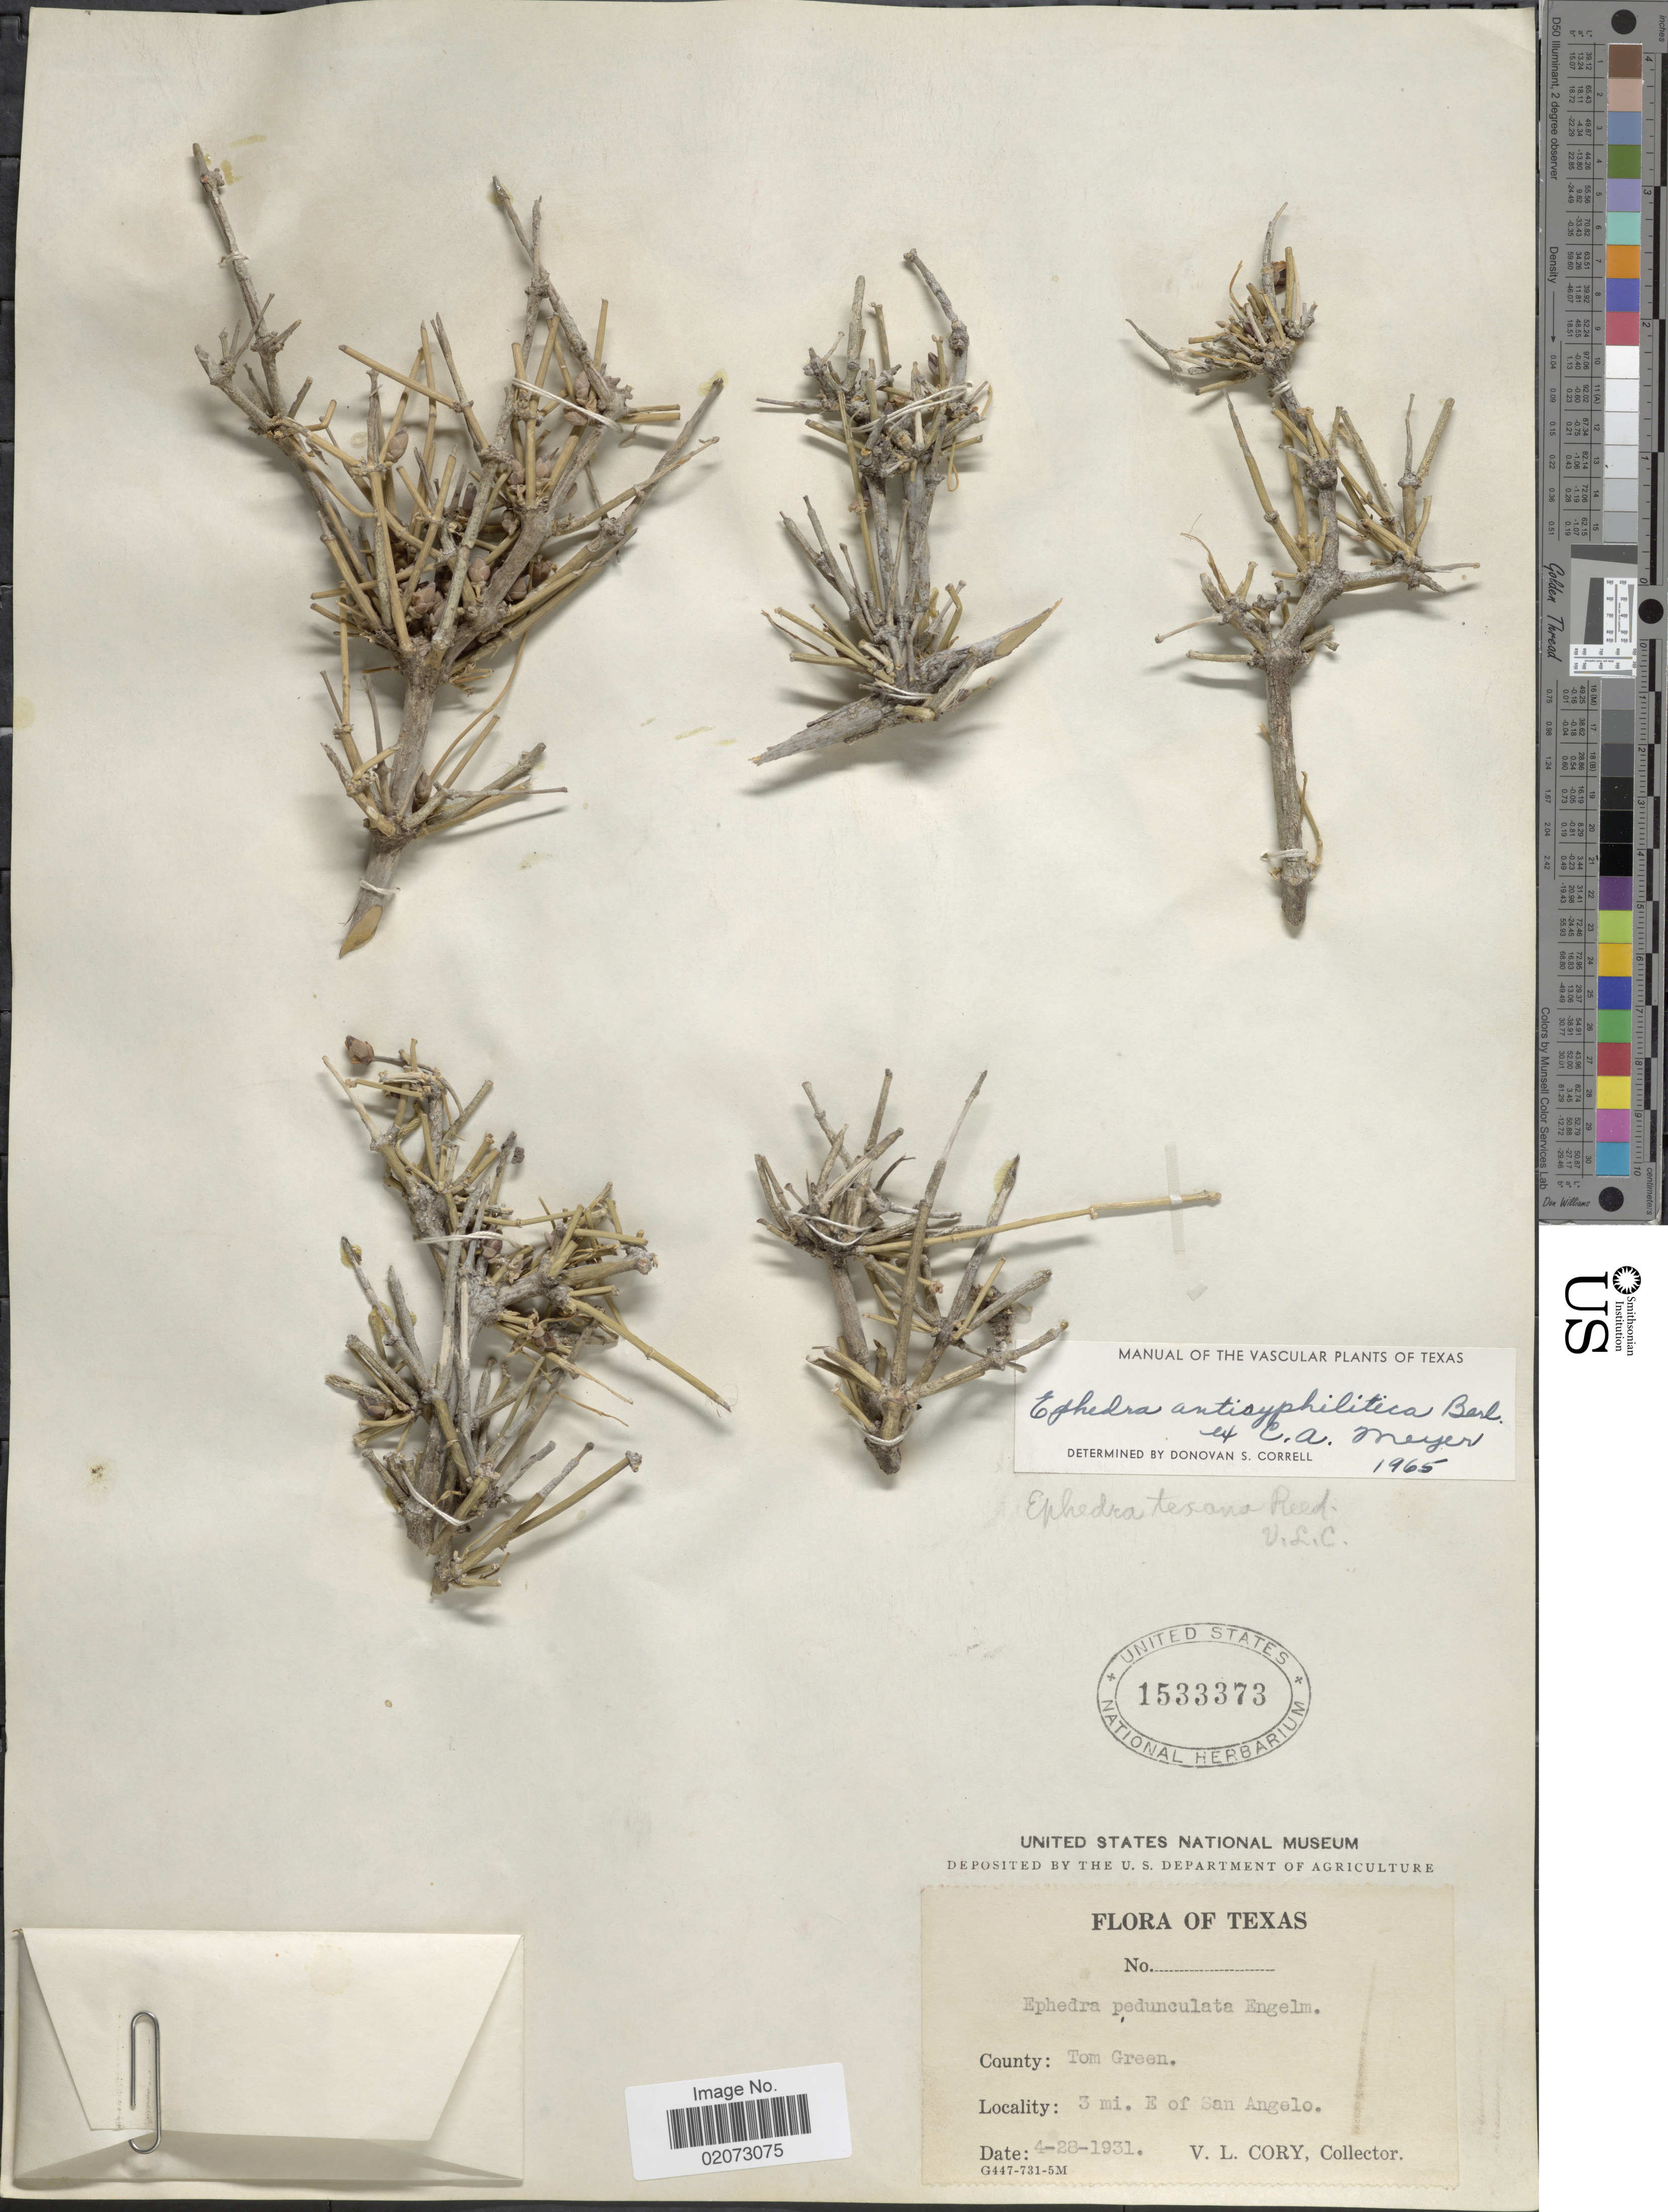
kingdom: Plantae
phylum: Tracheophyta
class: Gnetopsida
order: Ephedrales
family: Ephedraceae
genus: Ephedra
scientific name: Ephedra antisyphilitica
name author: Berland. ex C.A. Mey.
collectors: V. Cory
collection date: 1931-04-28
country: United States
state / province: Texas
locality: Texas, Tom Green.3 mi. E of San Angelo.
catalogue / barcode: US 1533373